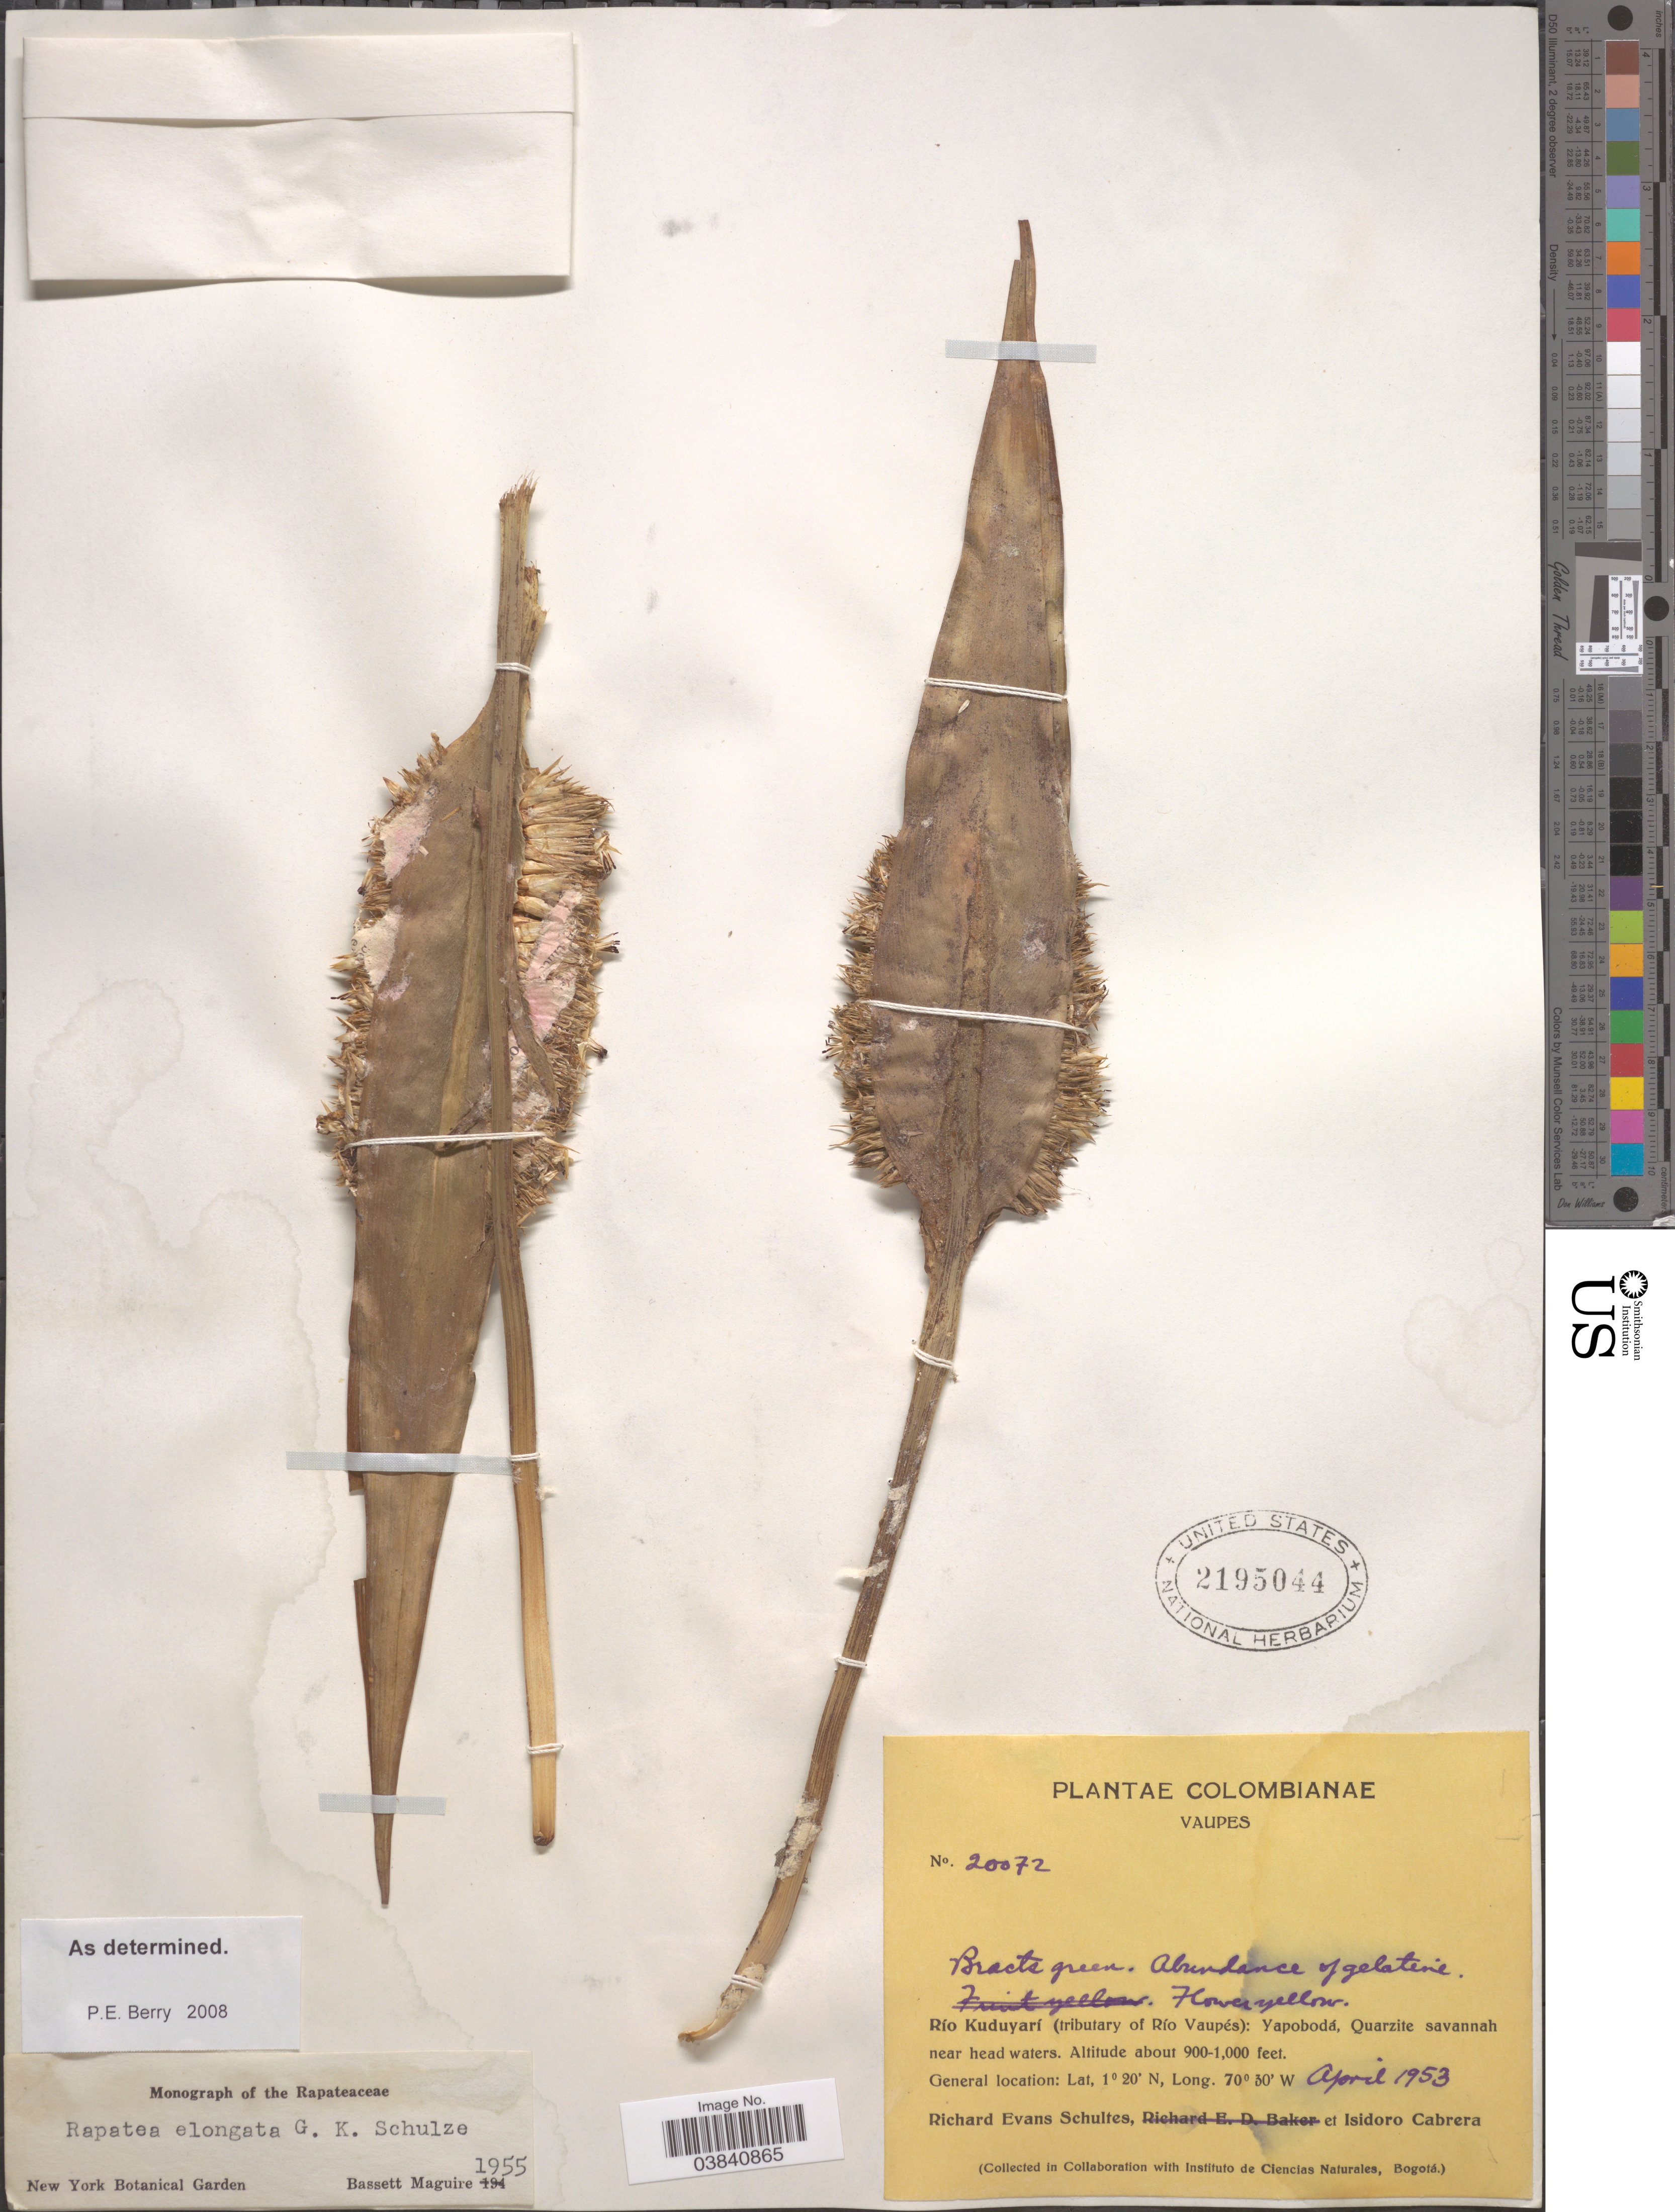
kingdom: Plantae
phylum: Tracheophyta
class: Liliopsida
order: Poales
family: Rapateaceae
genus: Rapatea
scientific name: Rapatea elongata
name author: G. Schulze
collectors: R. E. Schultes & I. Cabrera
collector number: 20072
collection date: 1953-04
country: Colombia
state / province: Vaupés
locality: Río Kuduyarí (tributary of Río Vaupés): Yapobodá, Quarzite savannah near head waters.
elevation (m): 274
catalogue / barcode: US 2195044